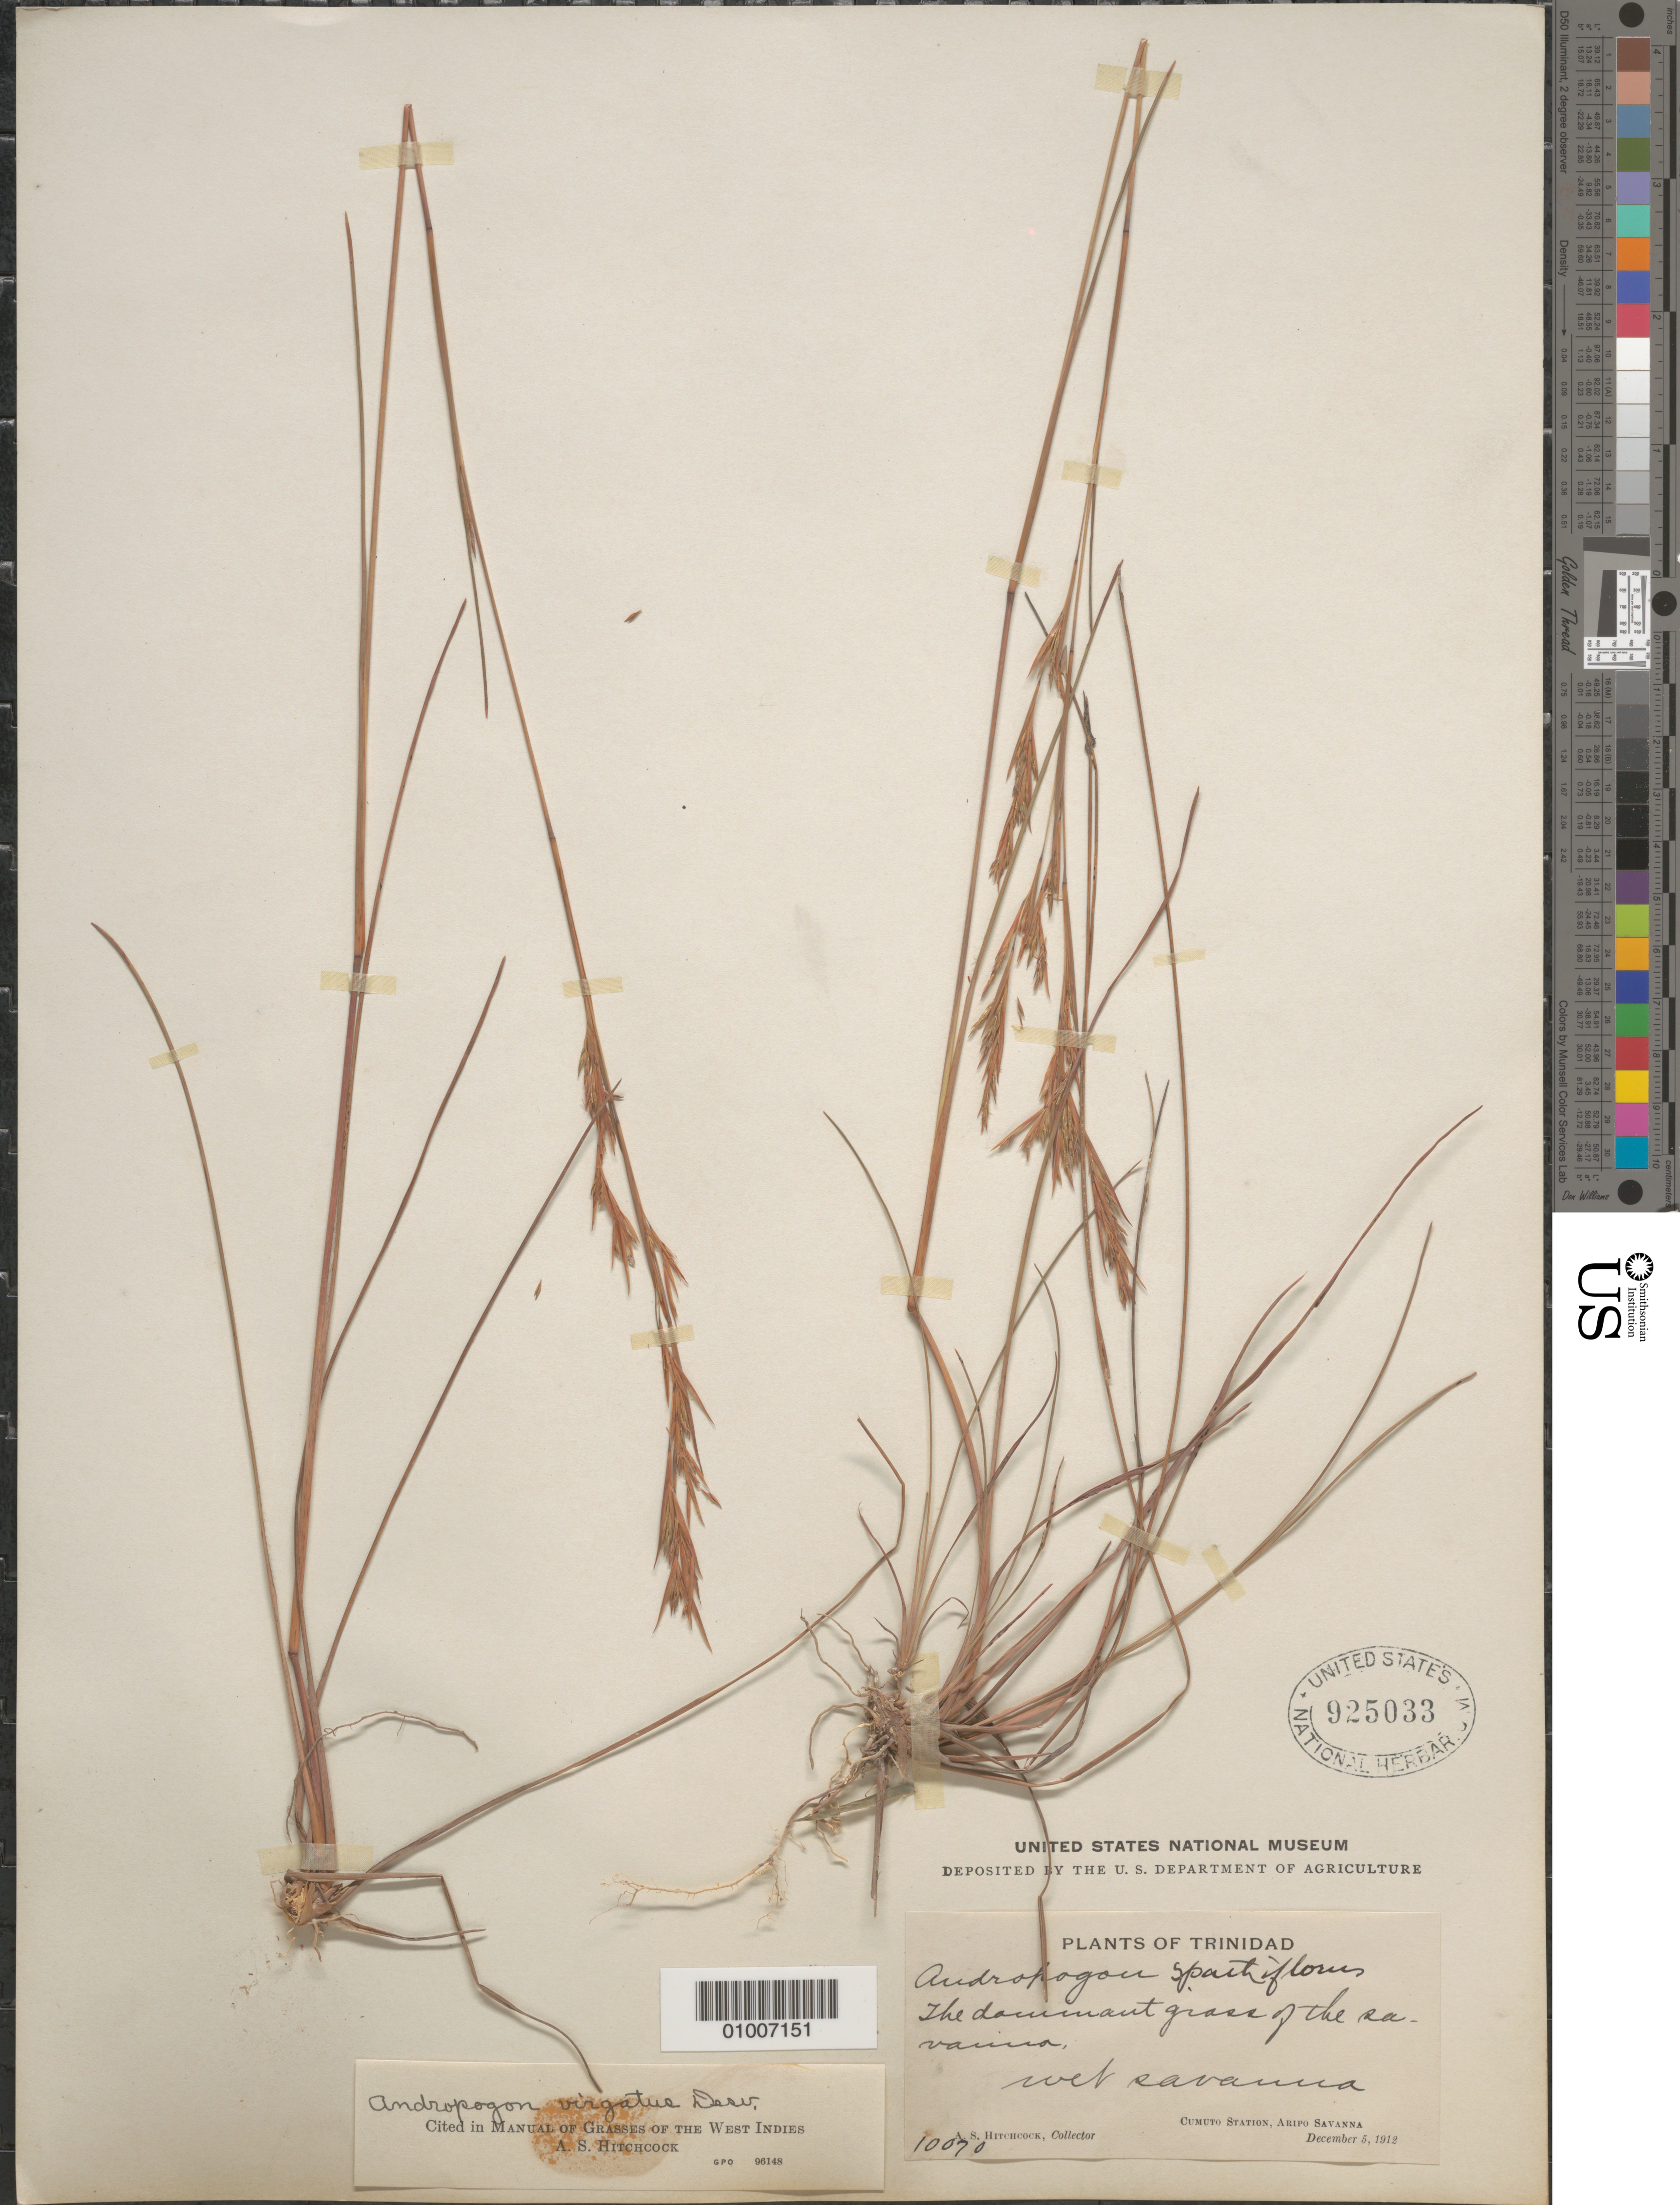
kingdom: Plantae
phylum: Tracheophyta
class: Liliopsida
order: Poales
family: Poaceae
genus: Hypogynium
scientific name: Hypogynium virgatum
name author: (Desv. ex Ham.) Dandy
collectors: A. S. Hitchcock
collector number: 10070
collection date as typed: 05 Dec 1912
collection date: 1912-12-05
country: Trinidad and Tobago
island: Trinidad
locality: Aripo Savanna, Cumoto Station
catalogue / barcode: US 925033